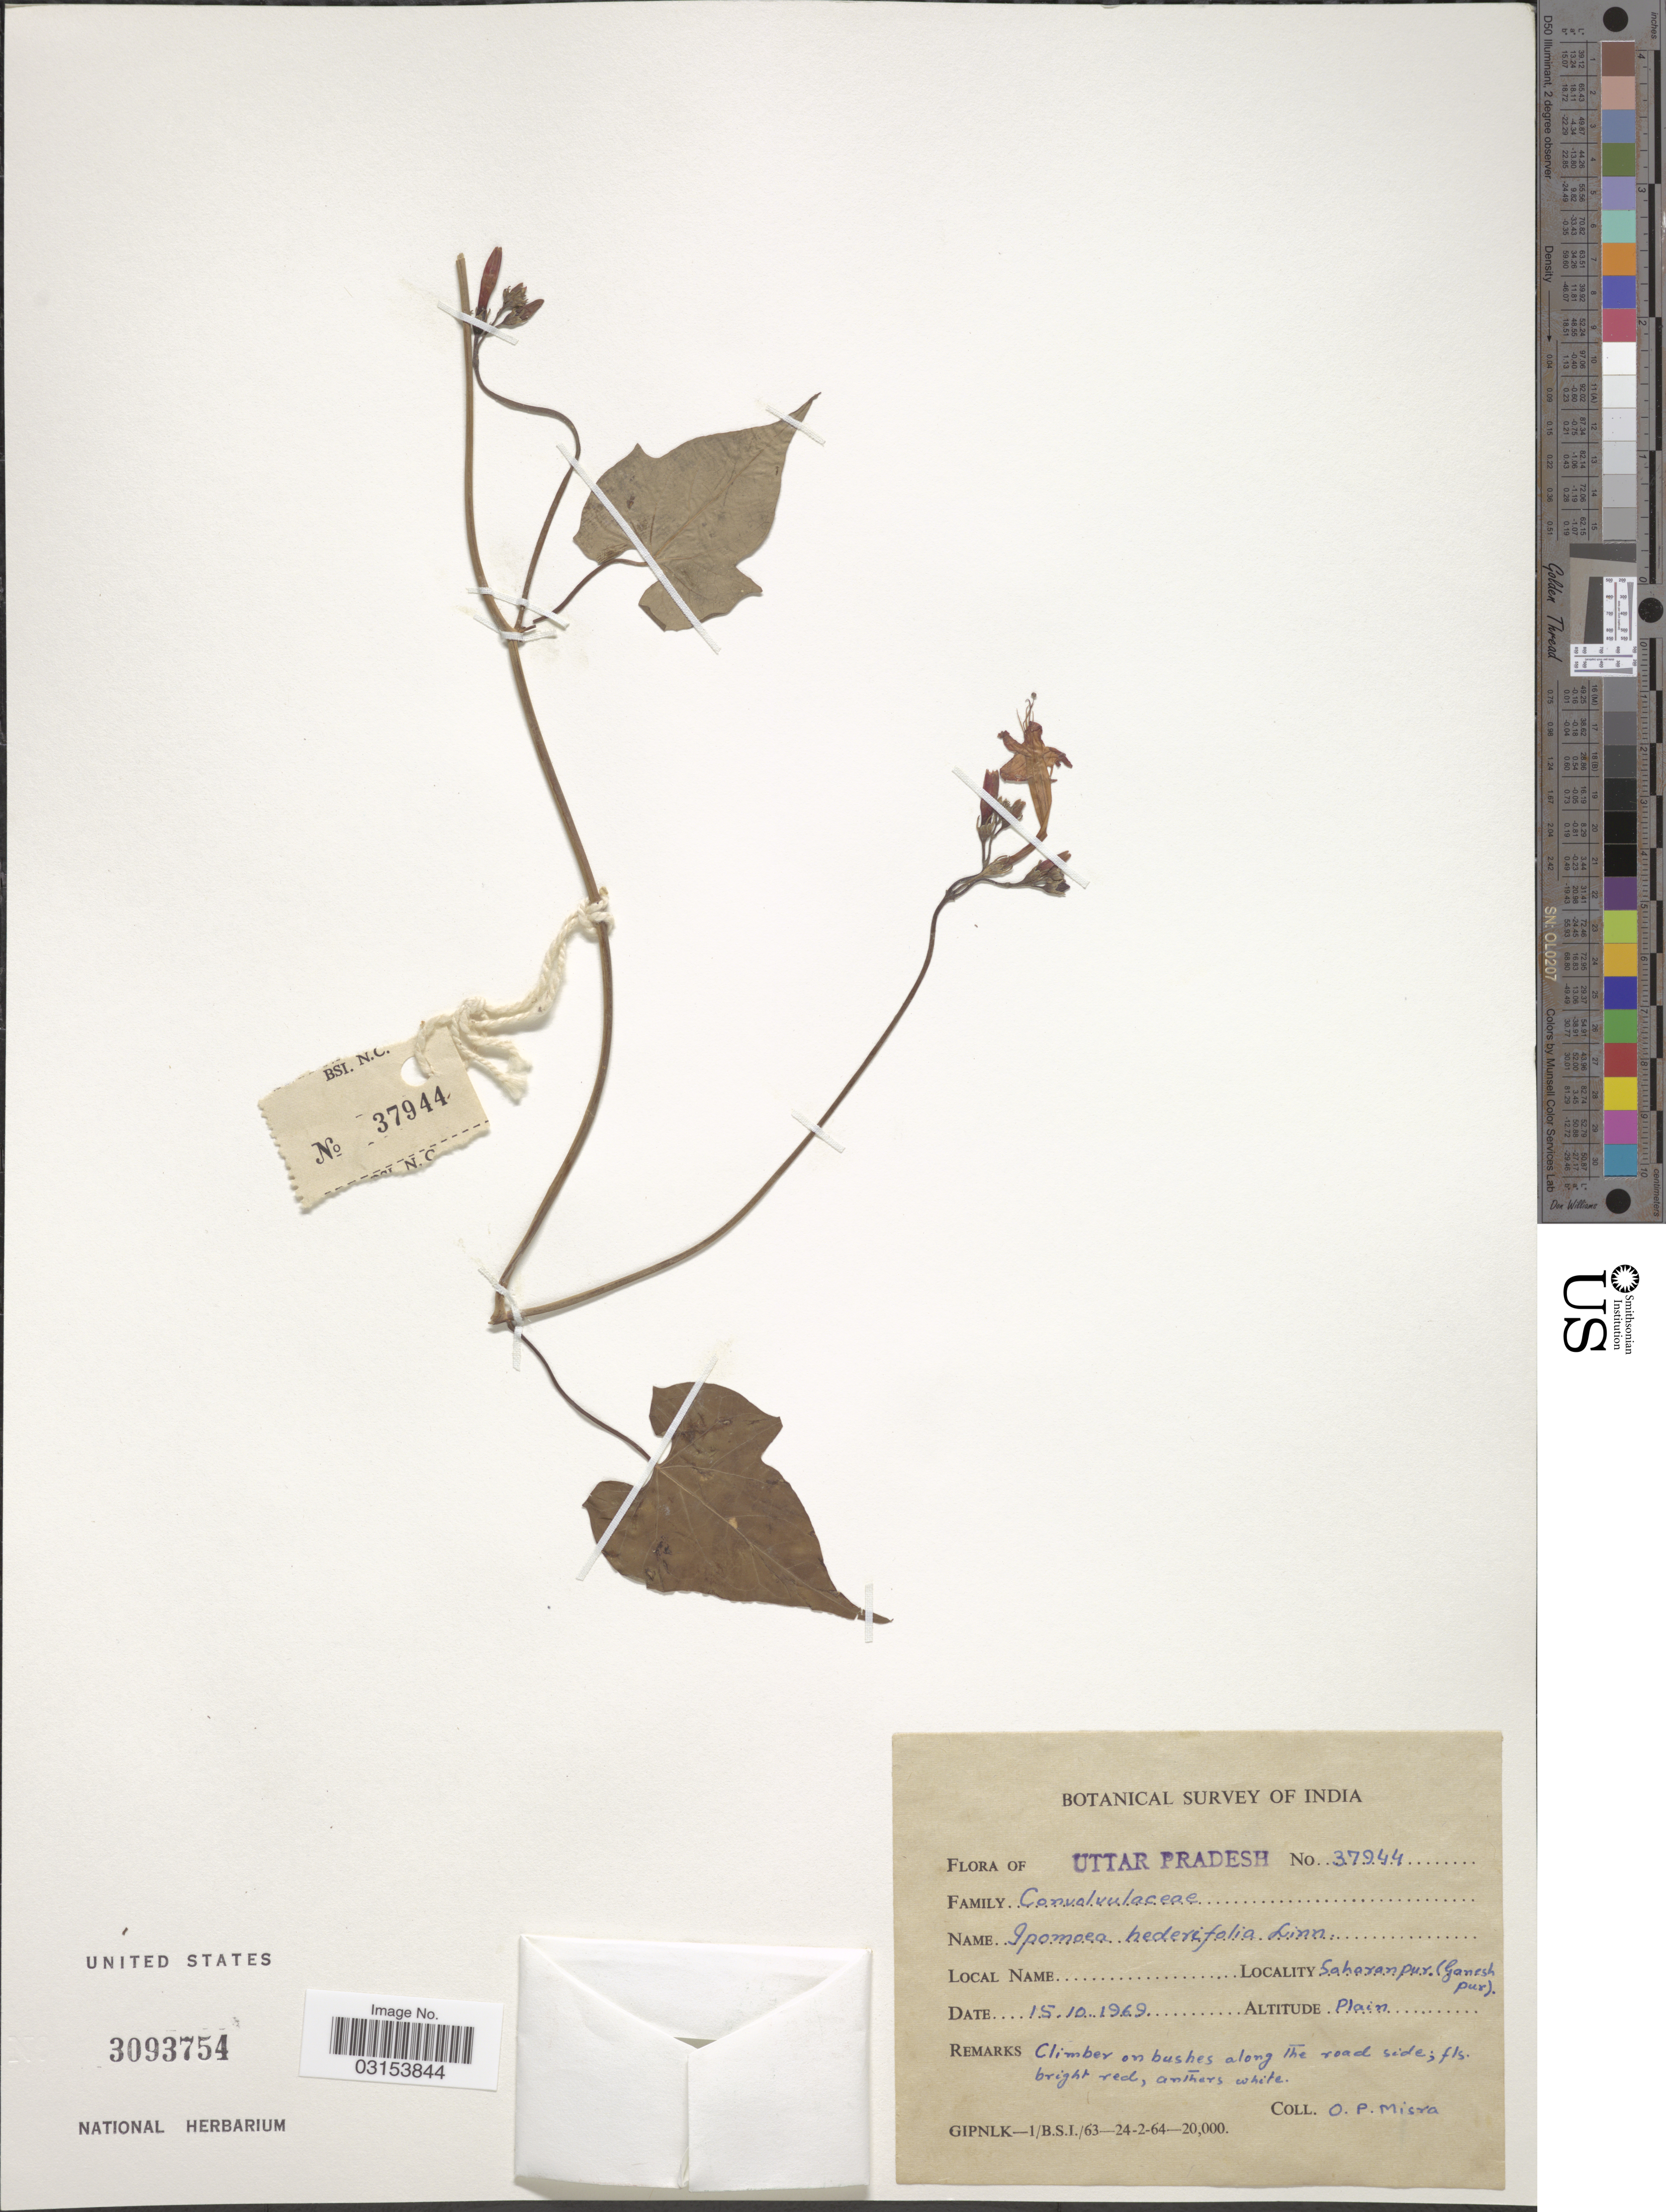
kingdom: Plantae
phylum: Tracheophyta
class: Magnoliopsida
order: Solanales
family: Convolvulaceae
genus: Ipomoea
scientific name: Ipomoea hederifolia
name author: L.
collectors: O. Misra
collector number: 37944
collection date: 1969-10-15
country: India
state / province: Uttar Pradesh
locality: Saharan pur. (Ganesh pur).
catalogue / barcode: US 3093754